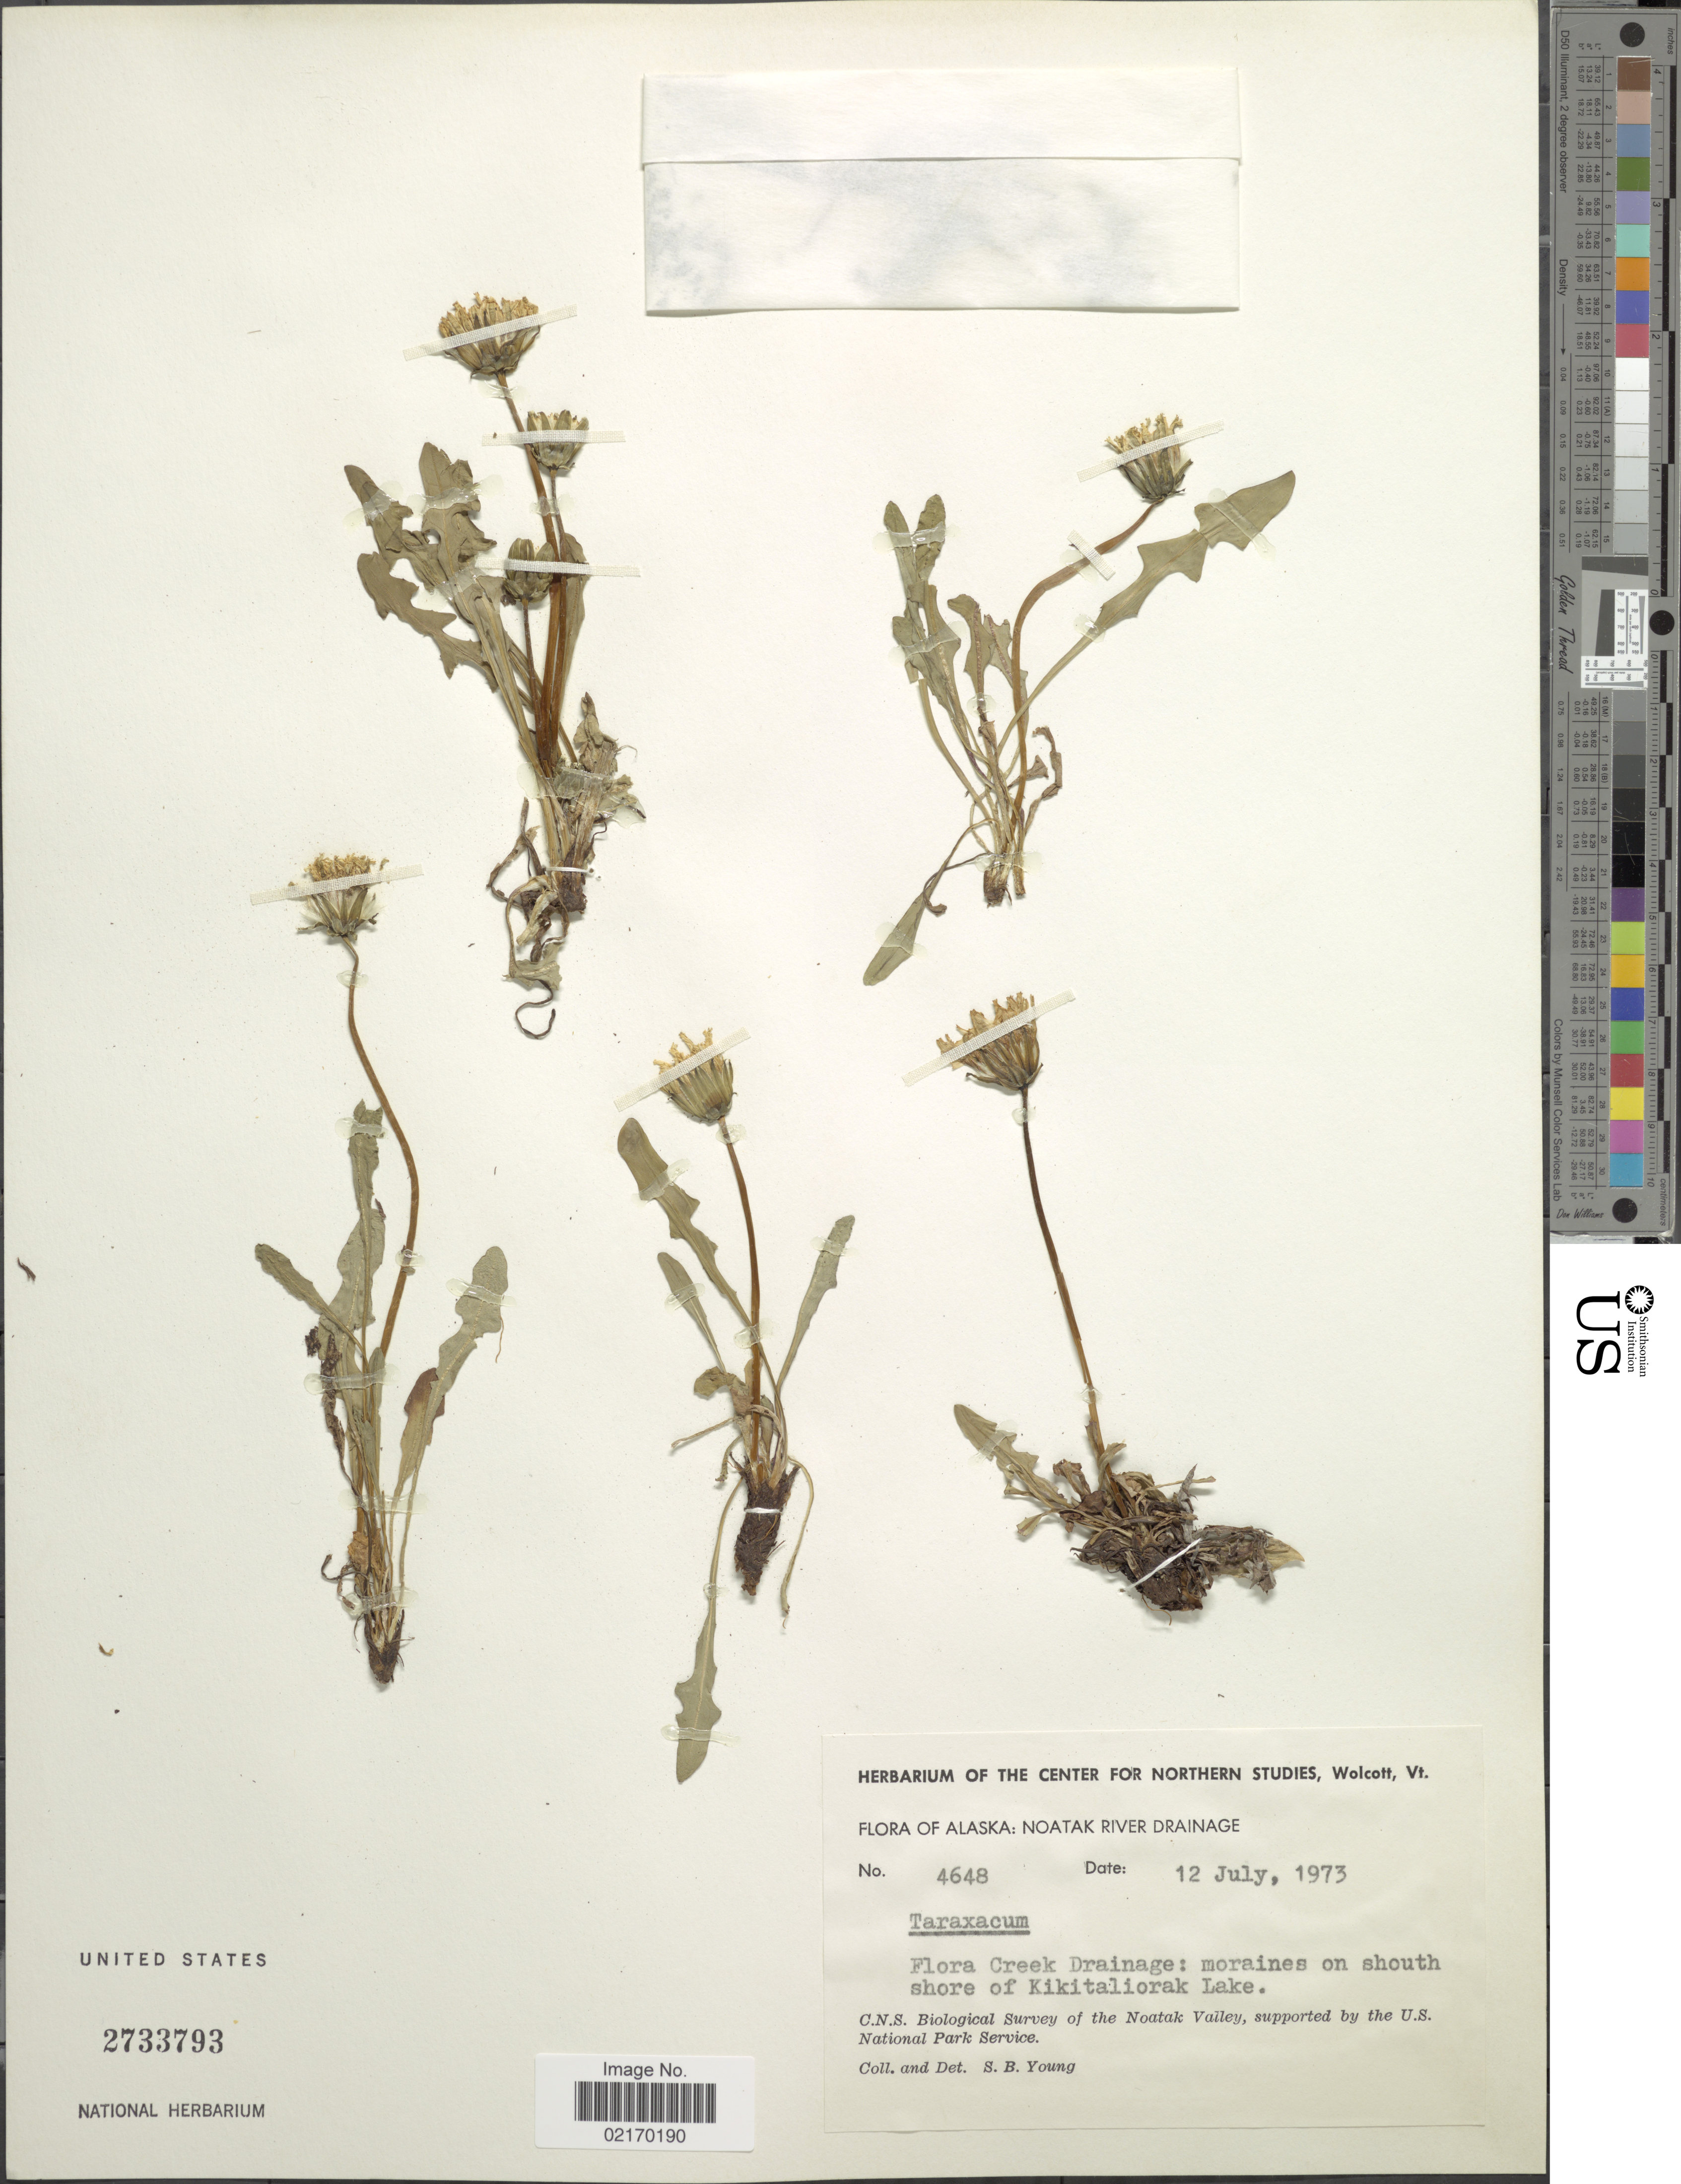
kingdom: Plantae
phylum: Tracheophyta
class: Magnoliopsida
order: Asterales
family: Asteraceae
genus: Taraxacum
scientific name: Taraxacum sp.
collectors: S. Young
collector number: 4648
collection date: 1973-07-12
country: United States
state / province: Alaska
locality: Noatak River Drainage, Creek Drainage: moraines on south shore of Kikitaliorak Lake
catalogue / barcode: US 2733793